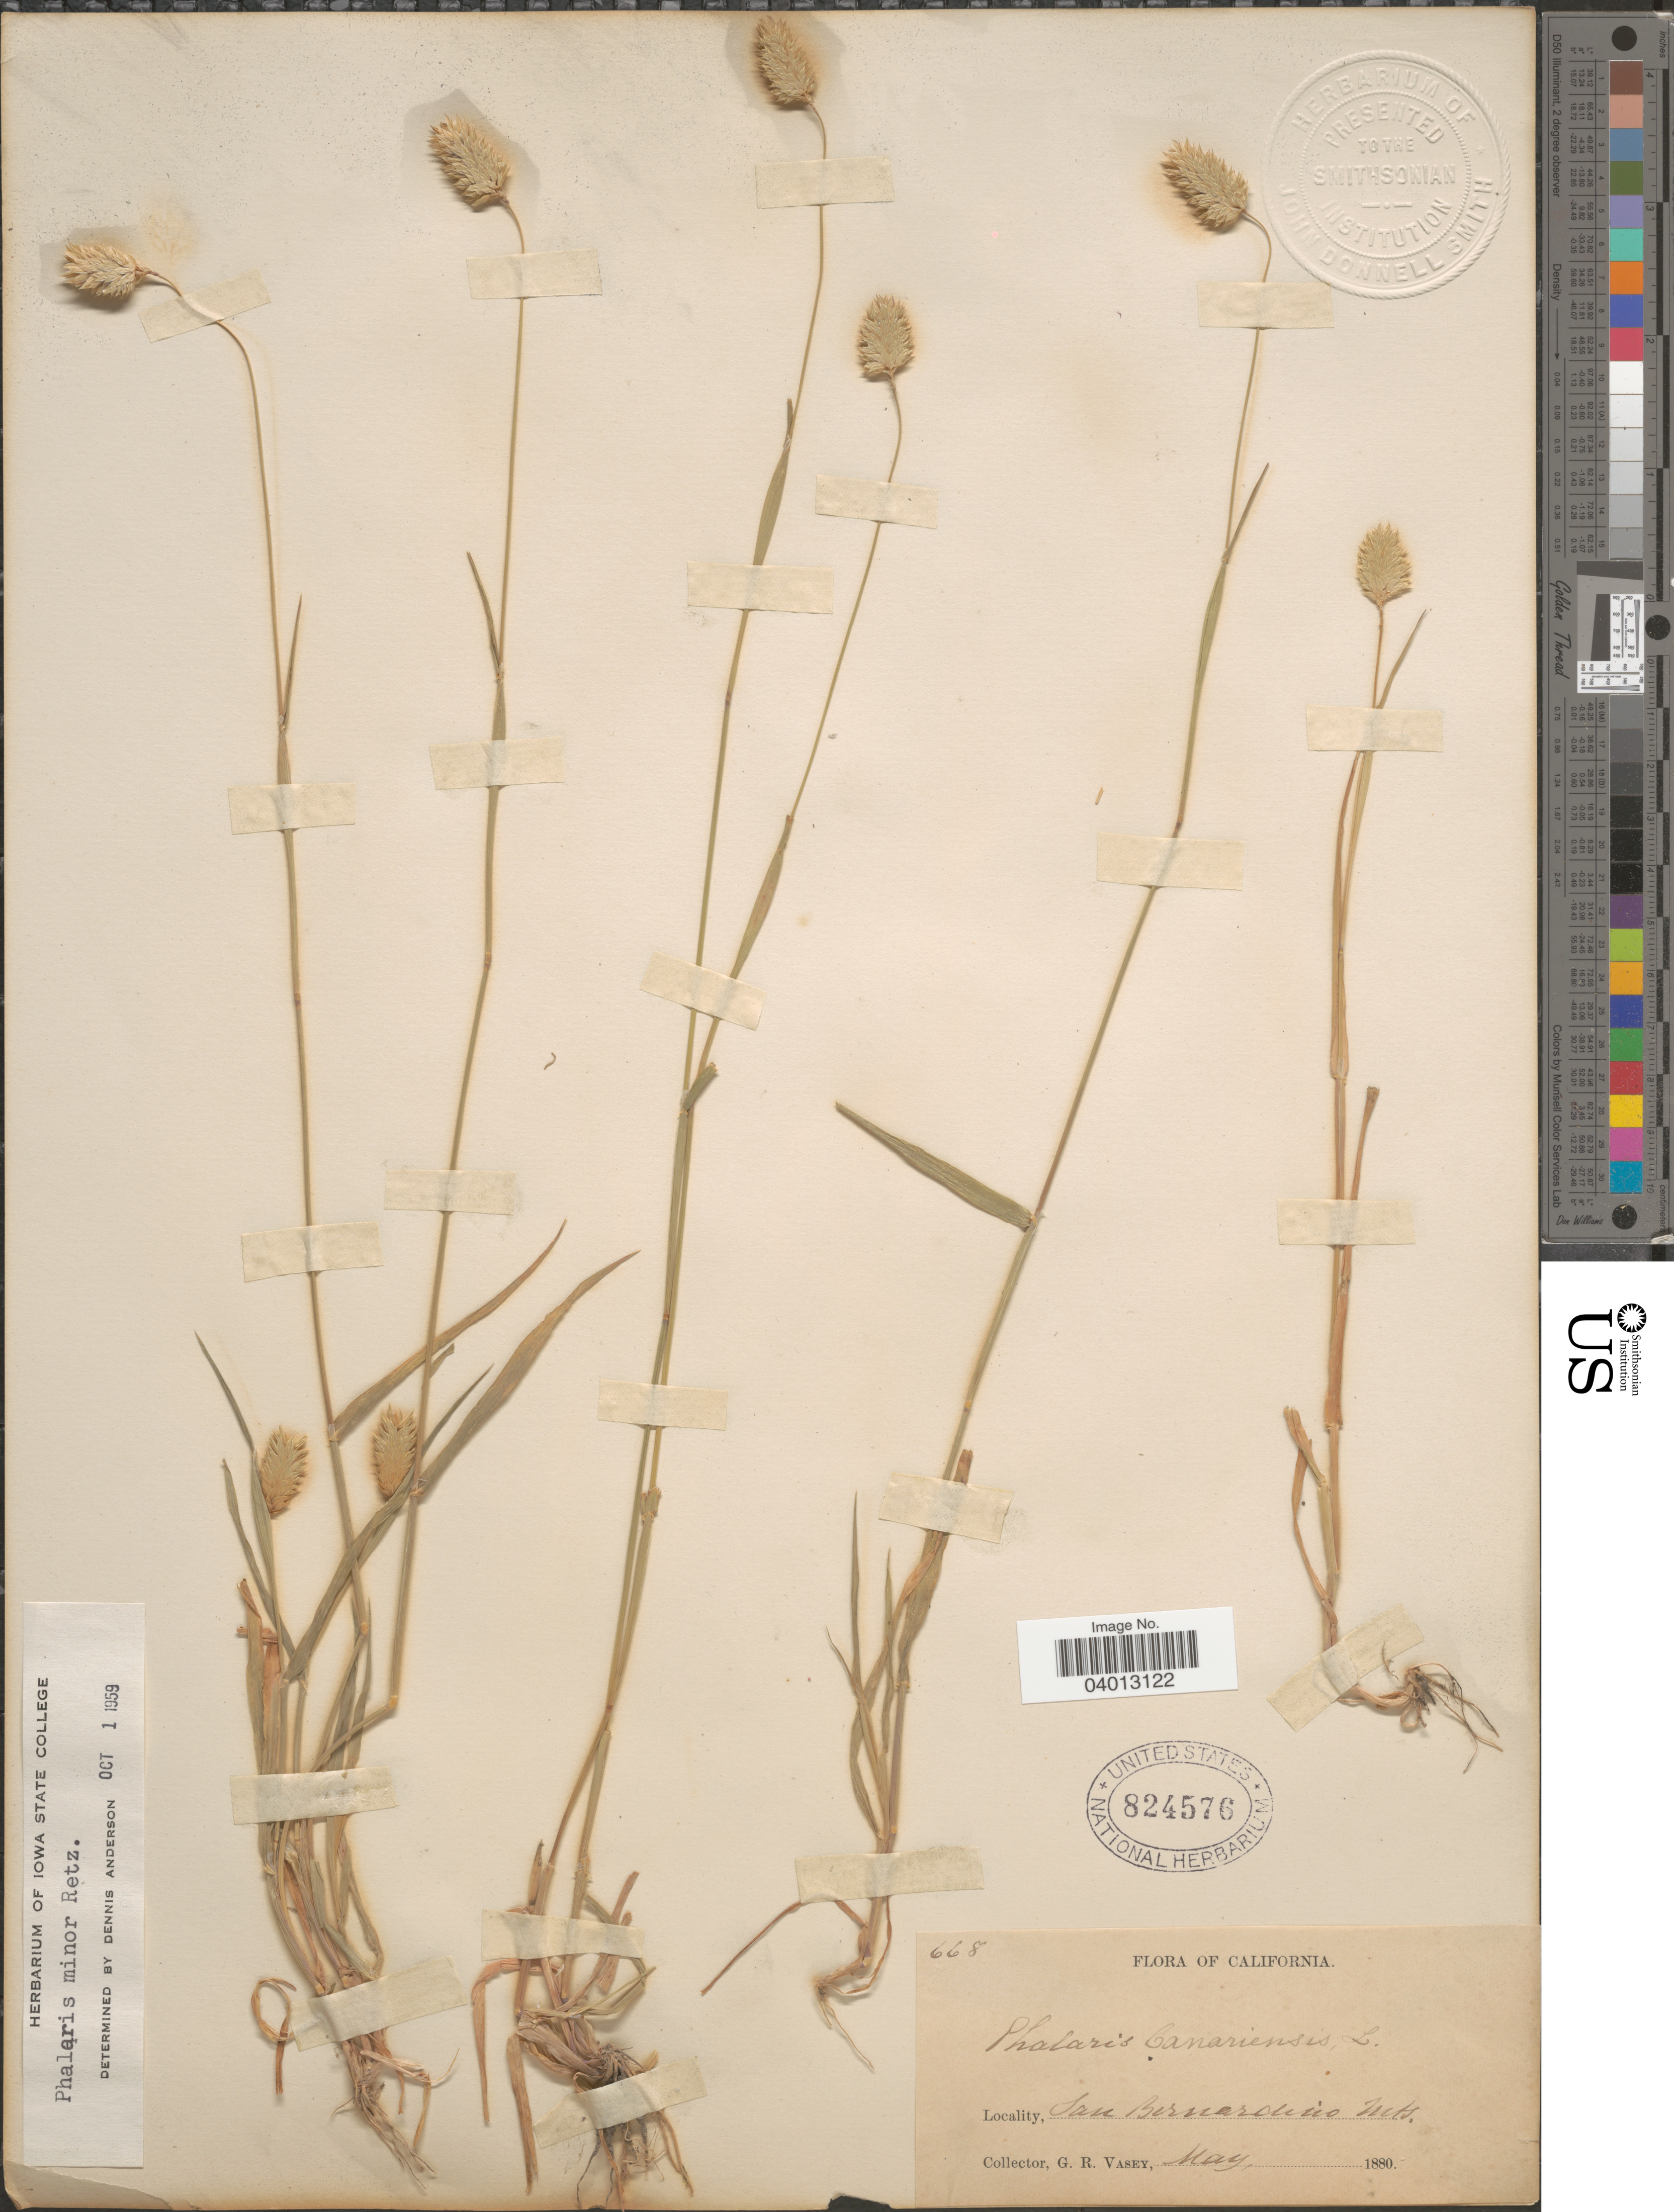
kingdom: Plantae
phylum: Tracheophyta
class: Liliopsida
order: Poales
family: Poaceae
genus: Phalaris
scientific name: Phalaris minor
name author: Retz.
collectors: G. R. Vasey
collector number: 668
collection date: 1880-05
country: United States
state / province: California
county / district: San Bernardino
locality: San Bernardino Mts.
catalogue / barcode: US 824576